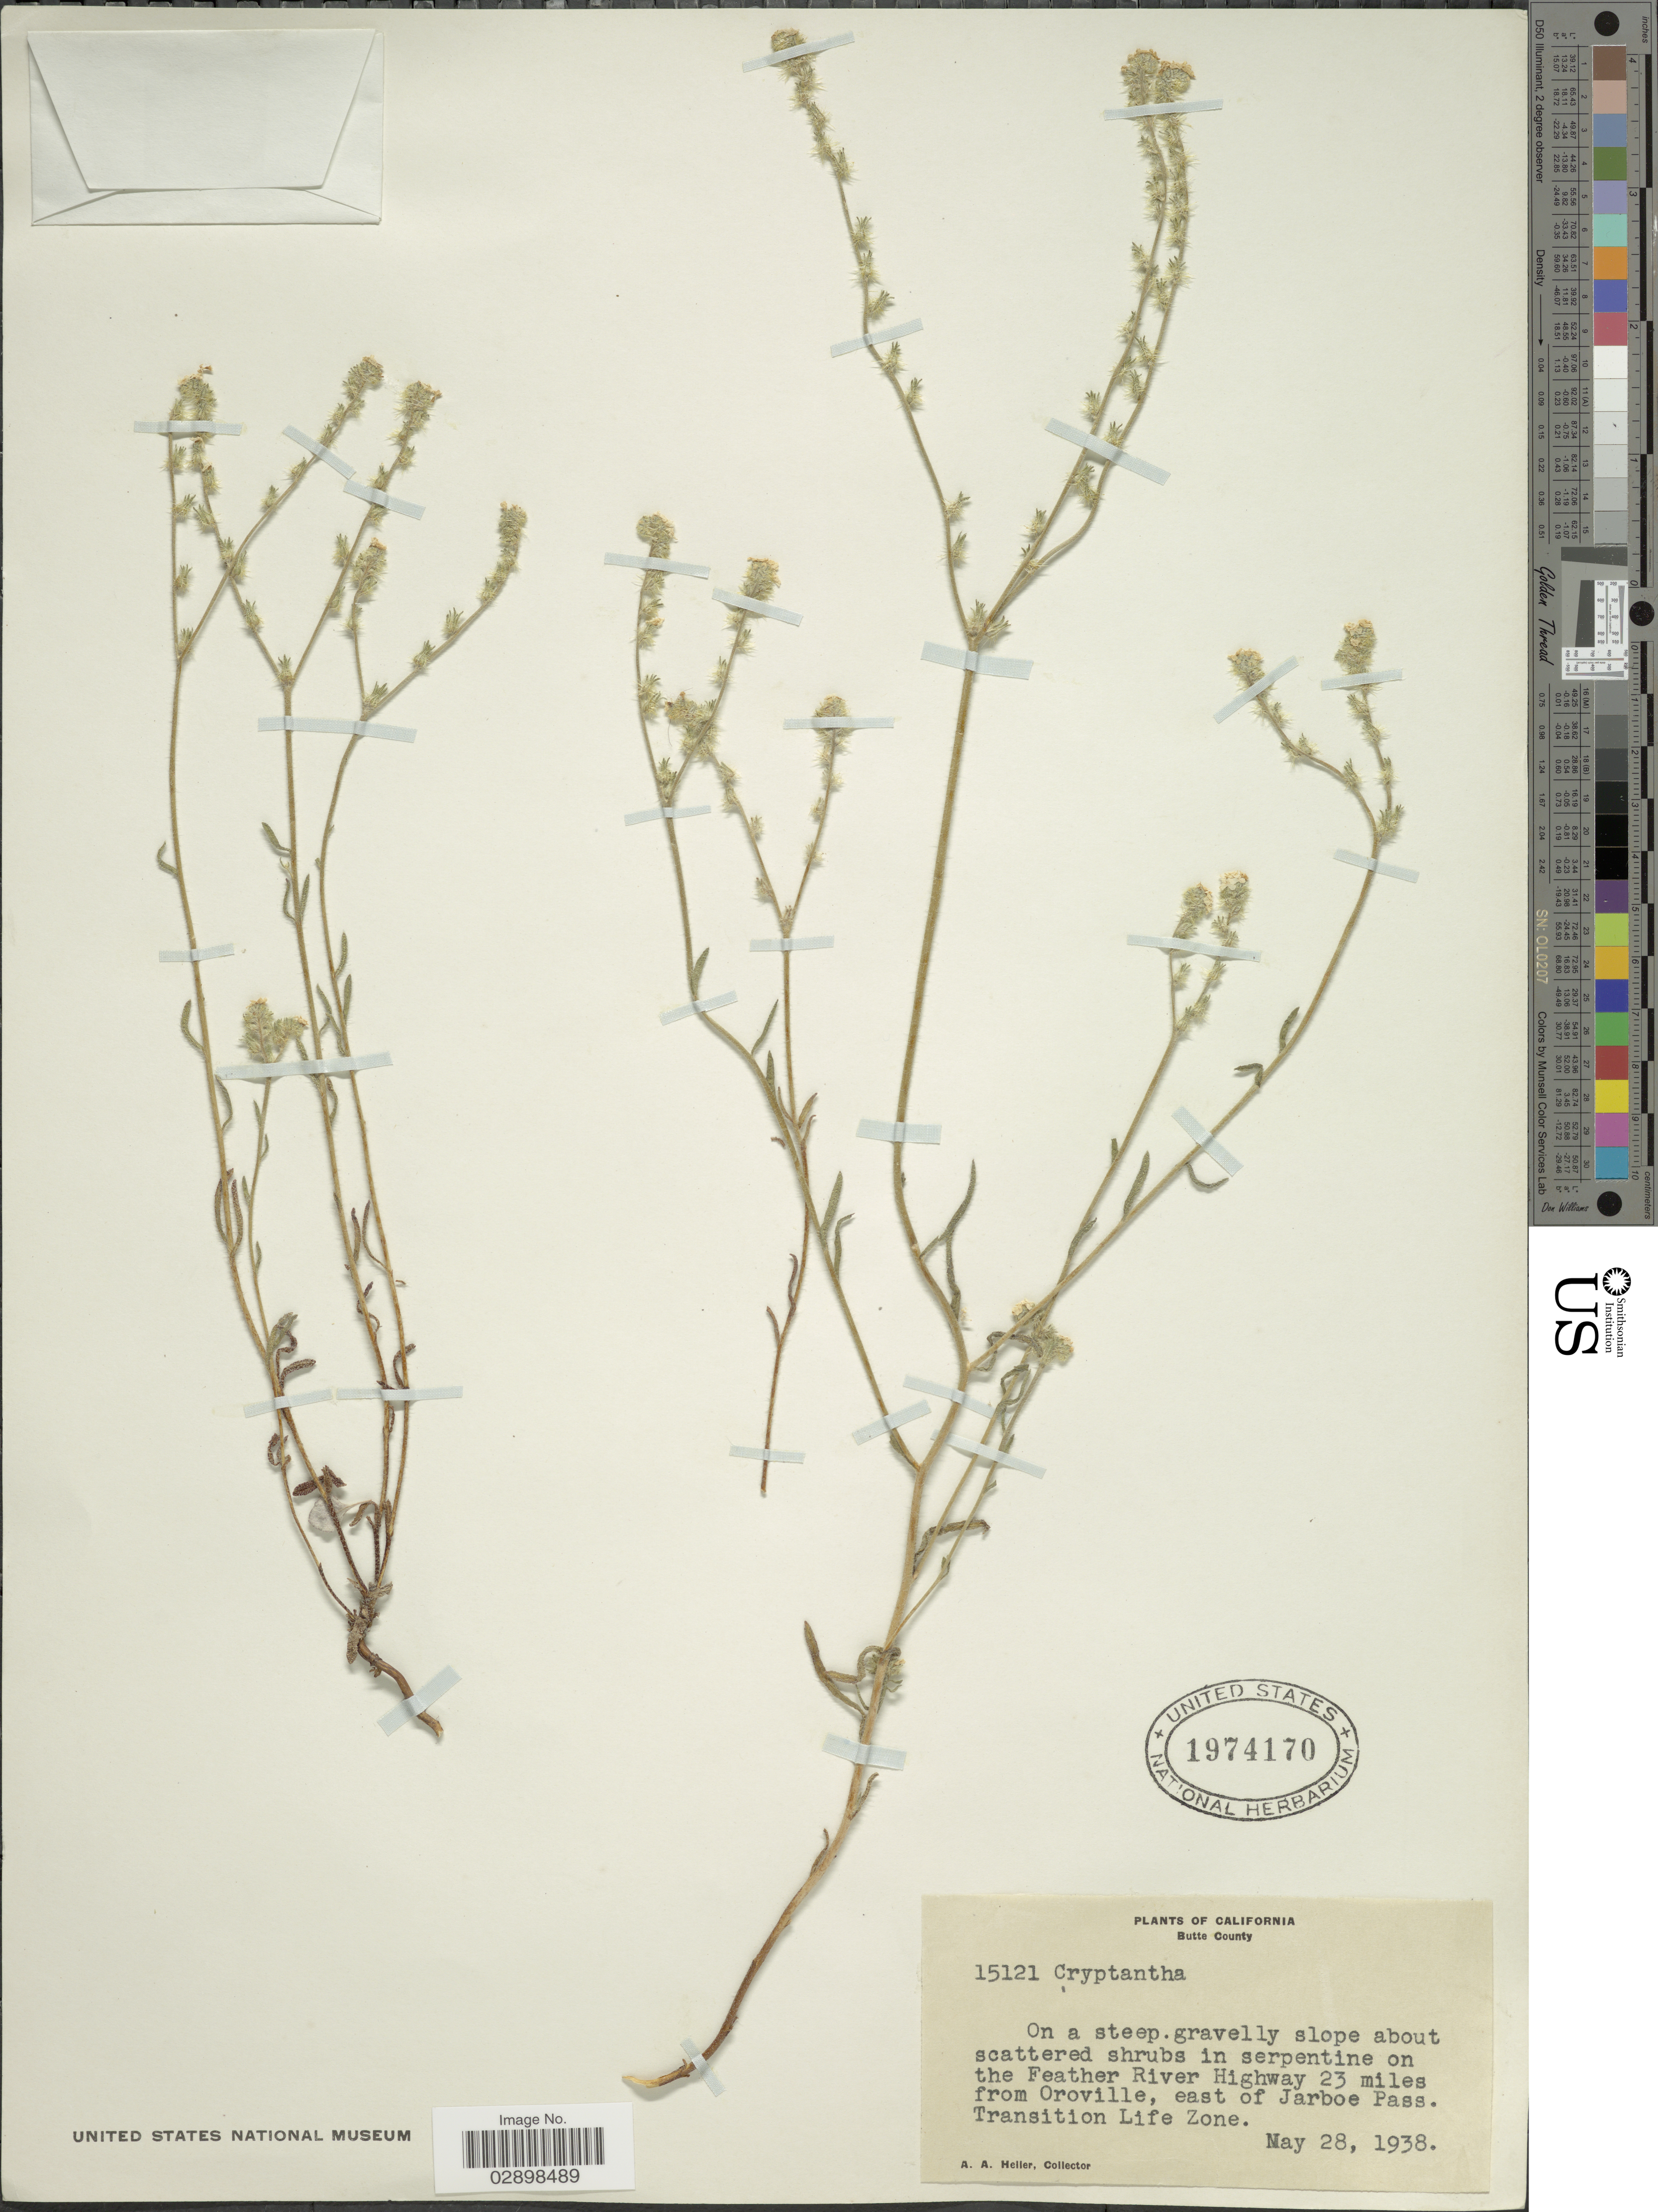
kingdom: Plantae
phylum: Tracheophyta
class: Magnoliopsida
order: Boraginales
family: Boraginaceae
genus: Cryptantha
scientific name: Cryptantha sp.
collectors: A. A. Heller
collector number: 15121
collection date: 1938-05-28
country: United States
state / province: California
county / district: Butte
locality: Butte County. On the Feather River Highway 23 miles from Oroville, east of Jarboe Pass. Transition Life Zone.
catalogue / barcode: US 1974170